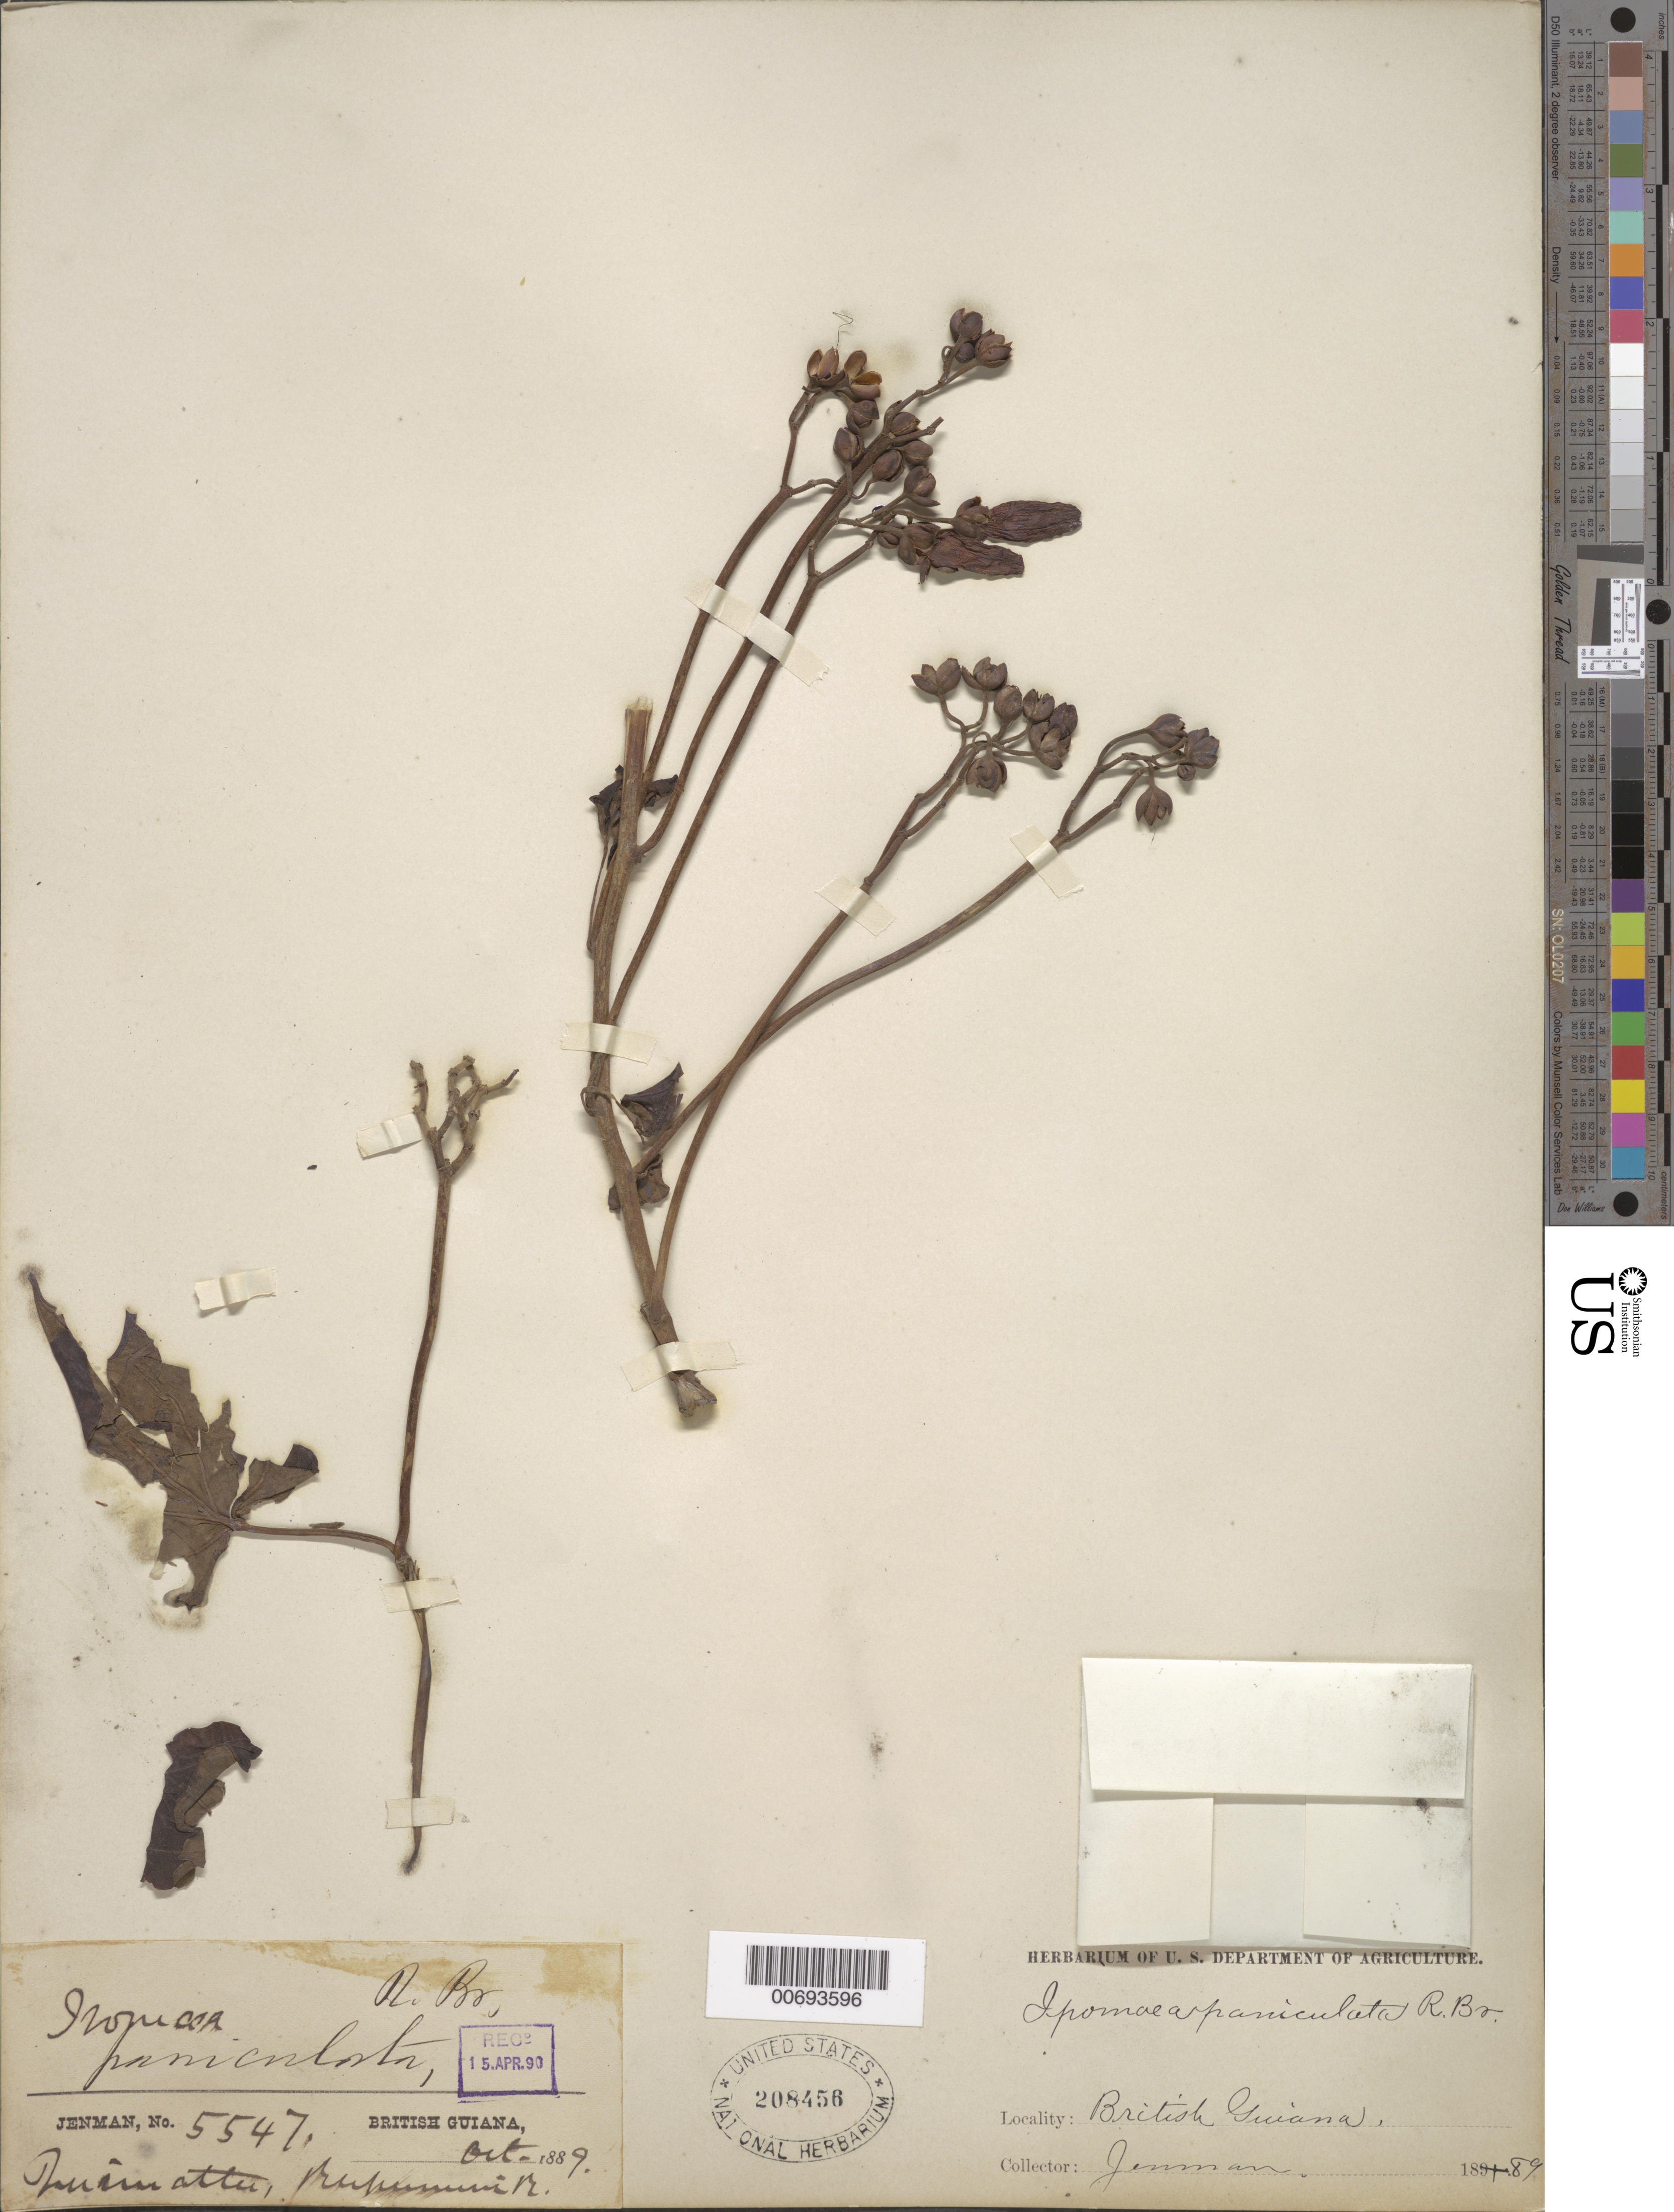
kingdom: Plantae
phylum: Tracheophyta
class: Magnoliopsida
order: Solanales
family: Convolvulaceae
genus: Ipomoea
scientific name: Ipomoea digitata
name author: L.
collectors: -. Jenman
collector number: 5547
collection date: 1889-10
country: Guyana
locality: British Guiana. Quimatta, Rupununi R.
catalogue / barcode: US 208456